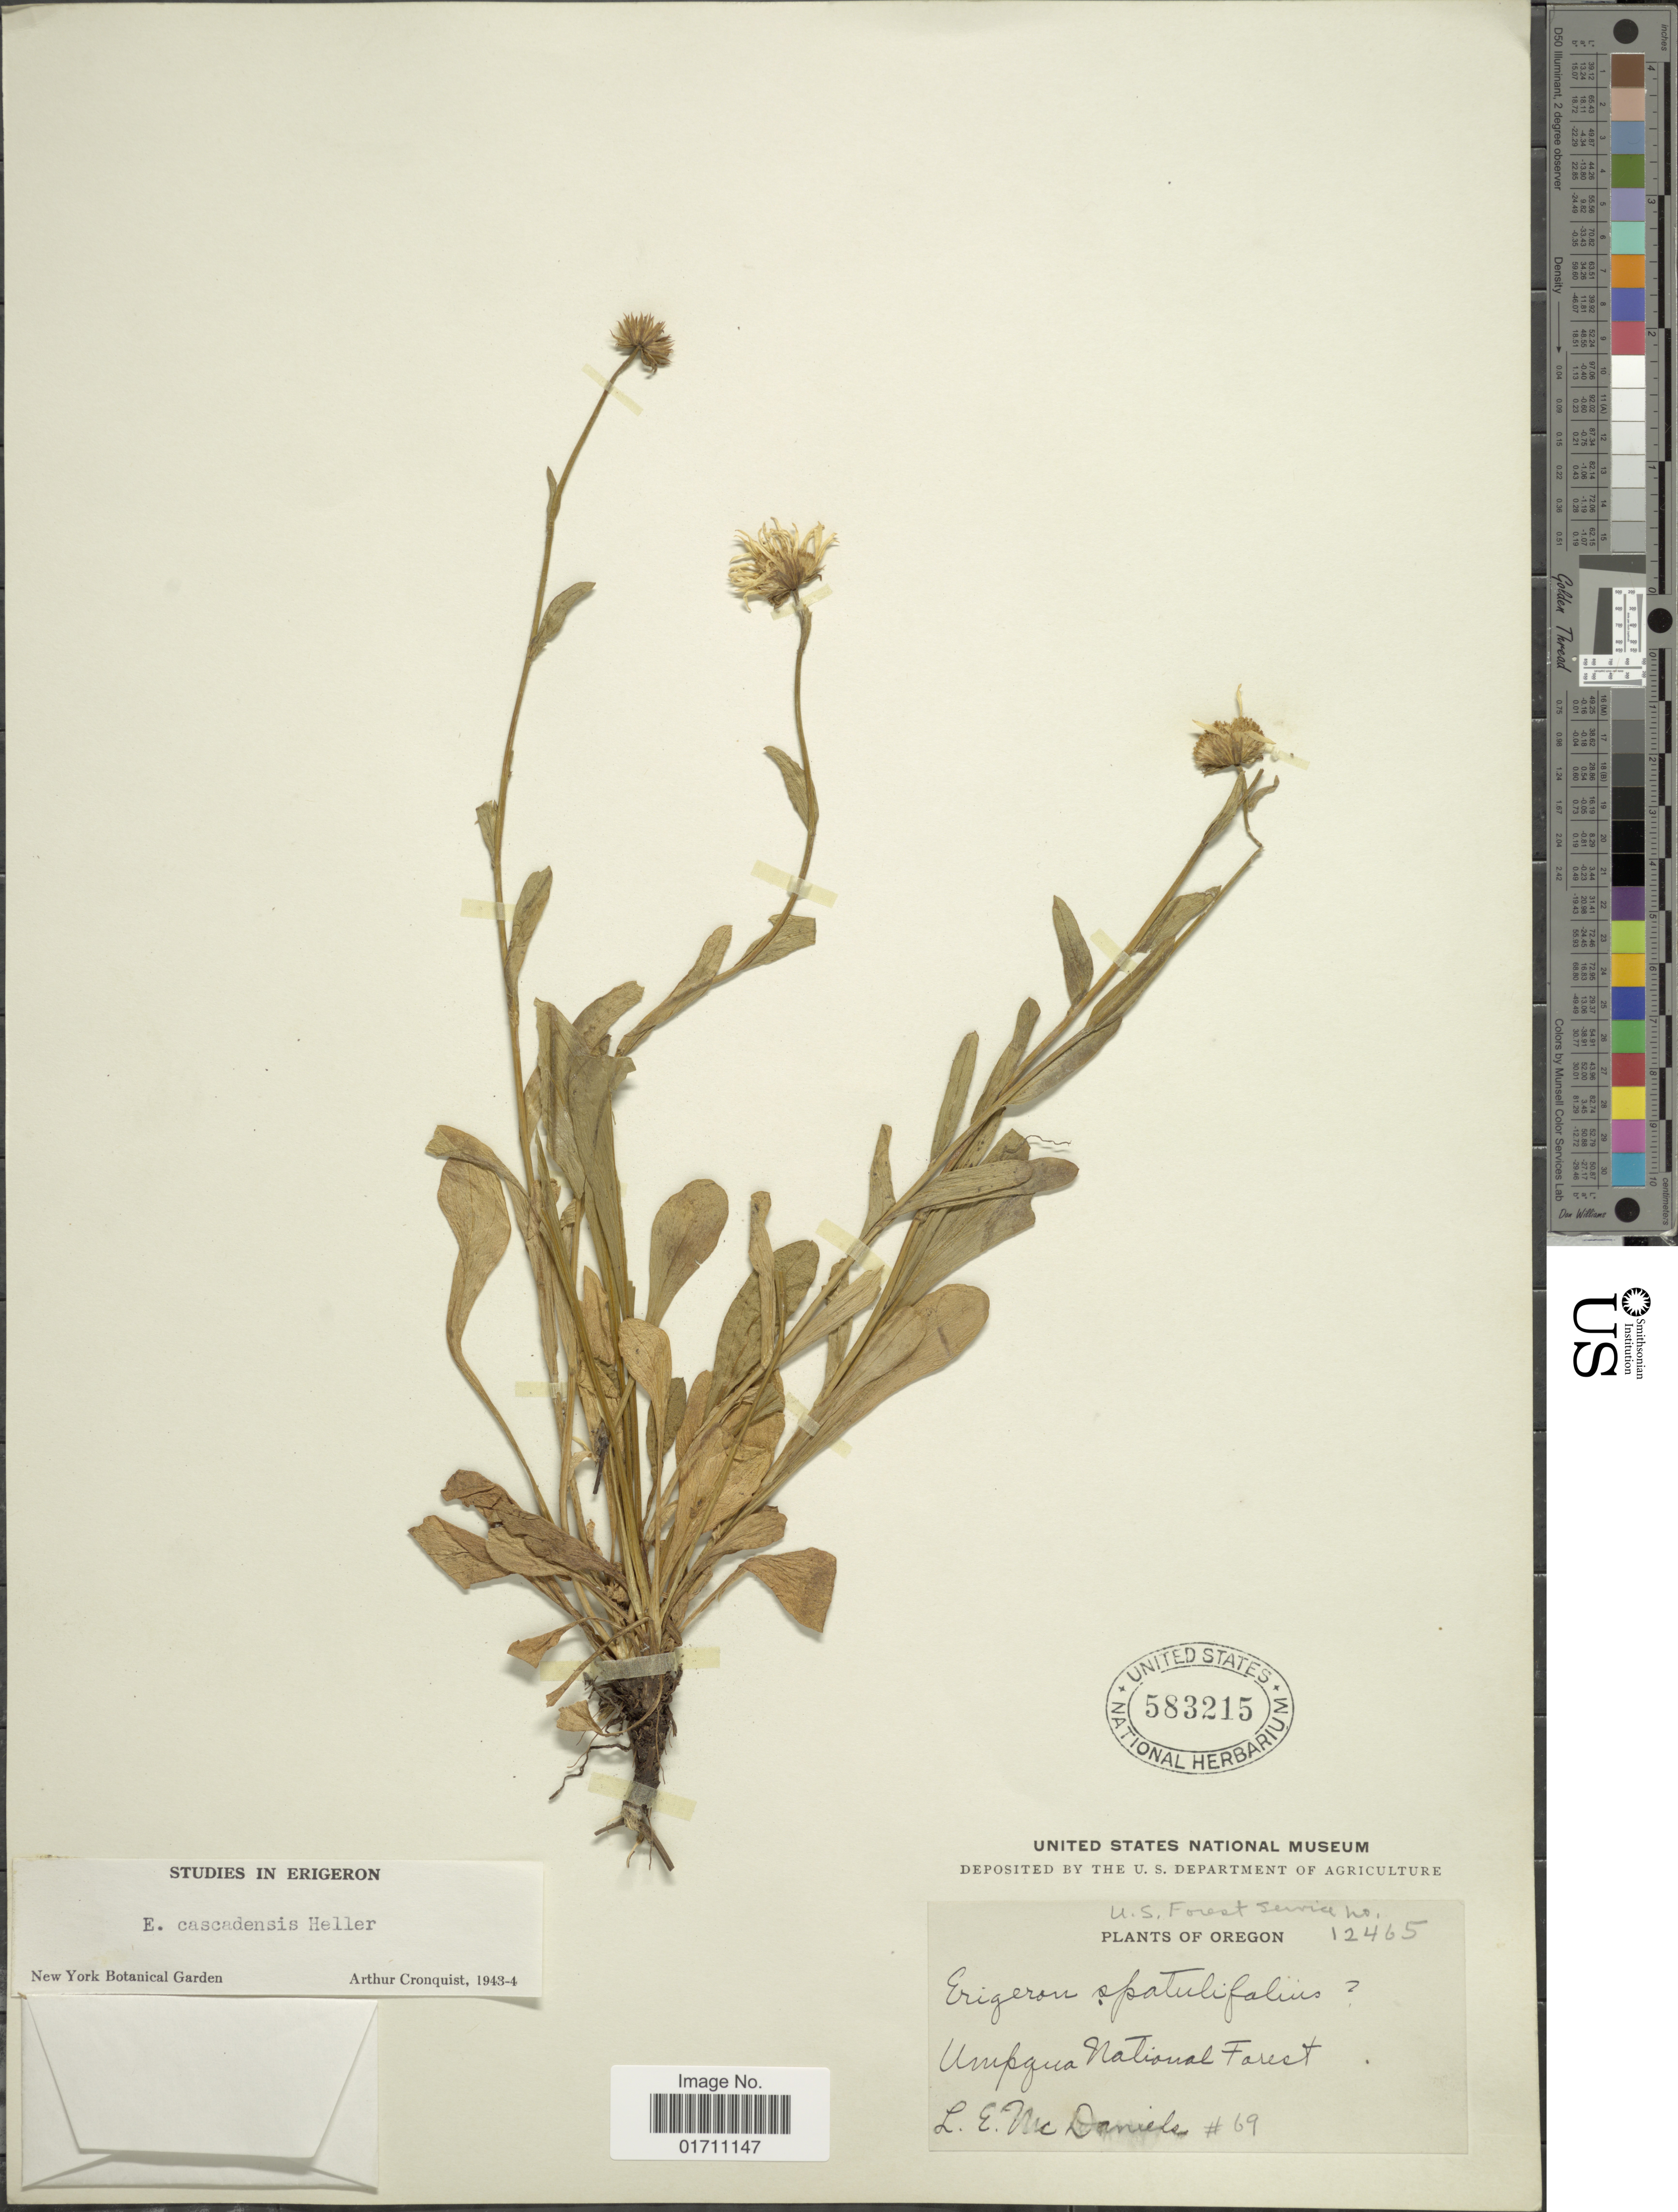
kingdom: Plantae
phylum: Tracheophyta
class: Magnoliopsida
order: Asterales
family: Asteraceae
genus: Erigeron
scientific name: Erigeron cascadensis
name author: A. Heller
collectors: L. McDaniels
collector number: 69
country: United States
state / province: Oregon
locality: Umpqua National Forest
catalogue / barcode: US 583215